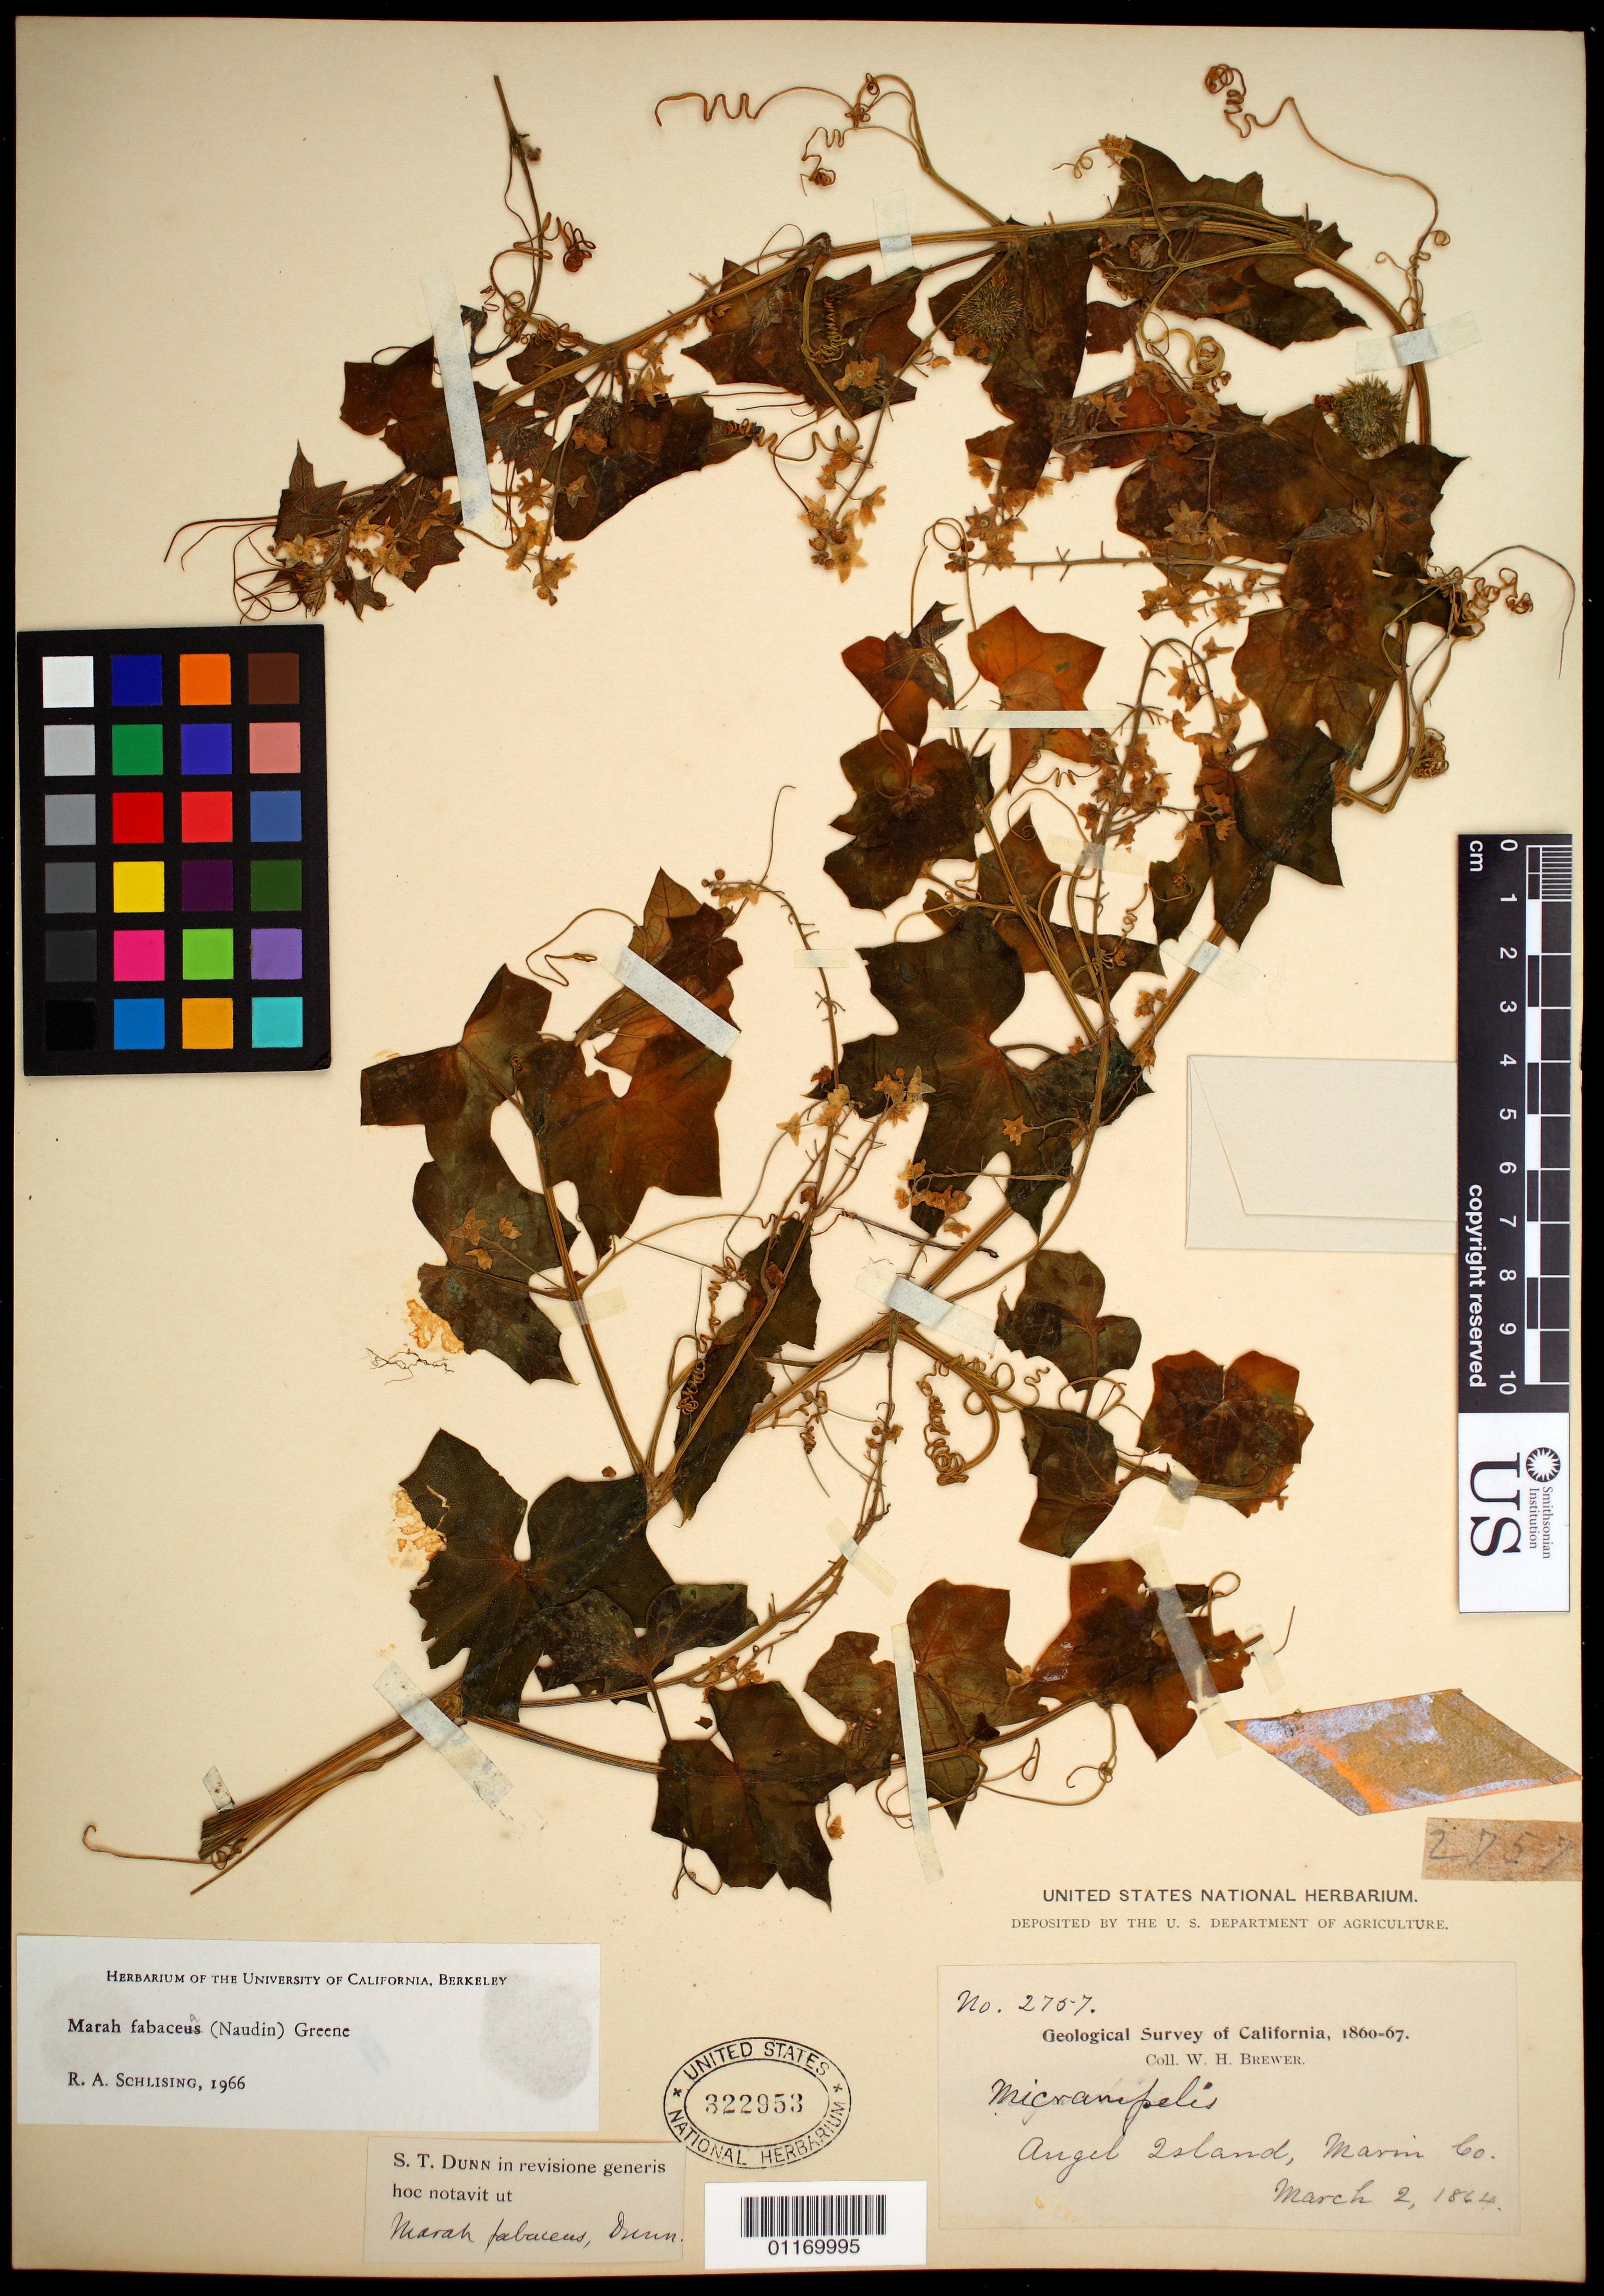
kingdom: Plantae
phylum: Tracheophyta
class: Magnoliopsida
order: Cucurbitales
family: Cucurbitaceae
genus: Marah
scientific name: Marah fabacea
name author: (Naudin) Greene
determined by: Schlising, R. A.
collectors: W. H. Brewer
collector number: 2757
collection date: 1864-03-02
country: United States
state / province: California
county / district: Marin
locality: Angel Island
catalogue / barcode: US 322953